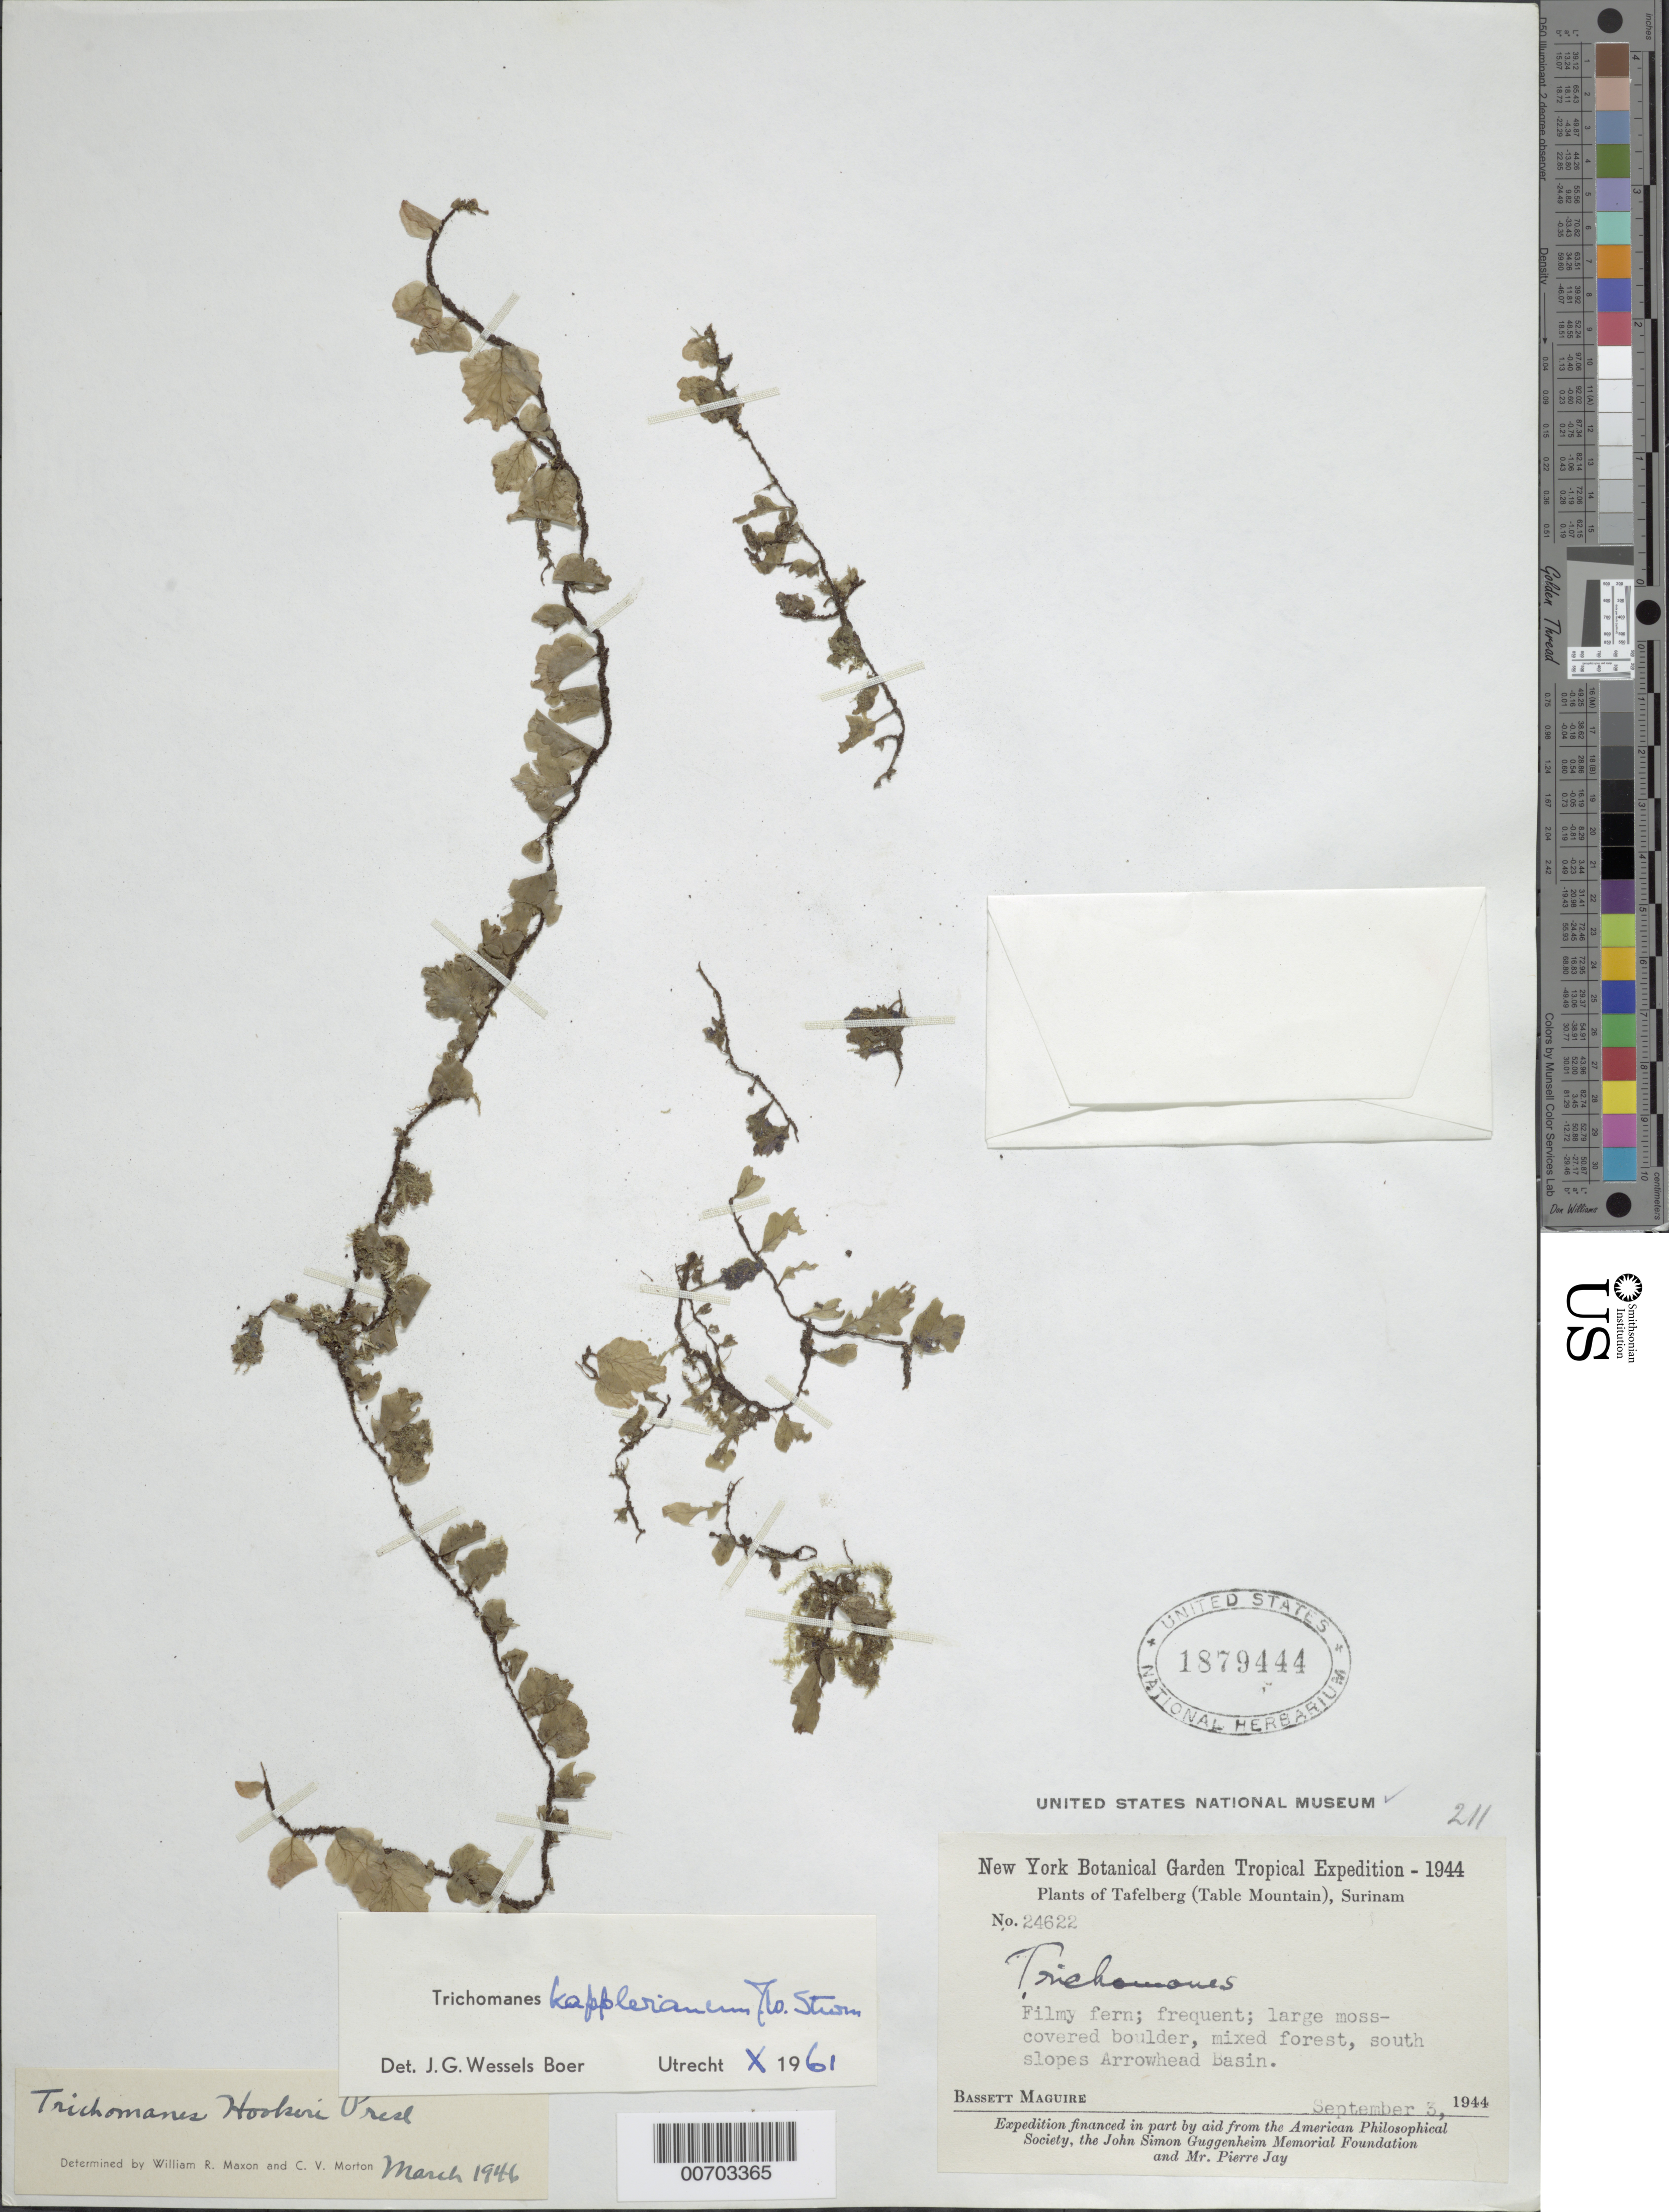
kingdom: Plantae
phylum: Tracheophyta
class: Polypodiopsida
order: Hymenophyllales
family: Hymenophyllaceae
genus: Didymoglossum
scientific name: Didymoglossum kapplerianum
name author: (Sturm) Ebihara & Dubuisson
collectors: B. Maguire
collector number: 24622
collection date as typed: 3-Sep-44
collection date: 1944-09-03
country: Suriname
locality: Tafelberg (Table Mountain), Arrowhead Basin, S slopes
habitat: Large moss-covered boulder, mixed forest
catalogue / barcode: US 1879444